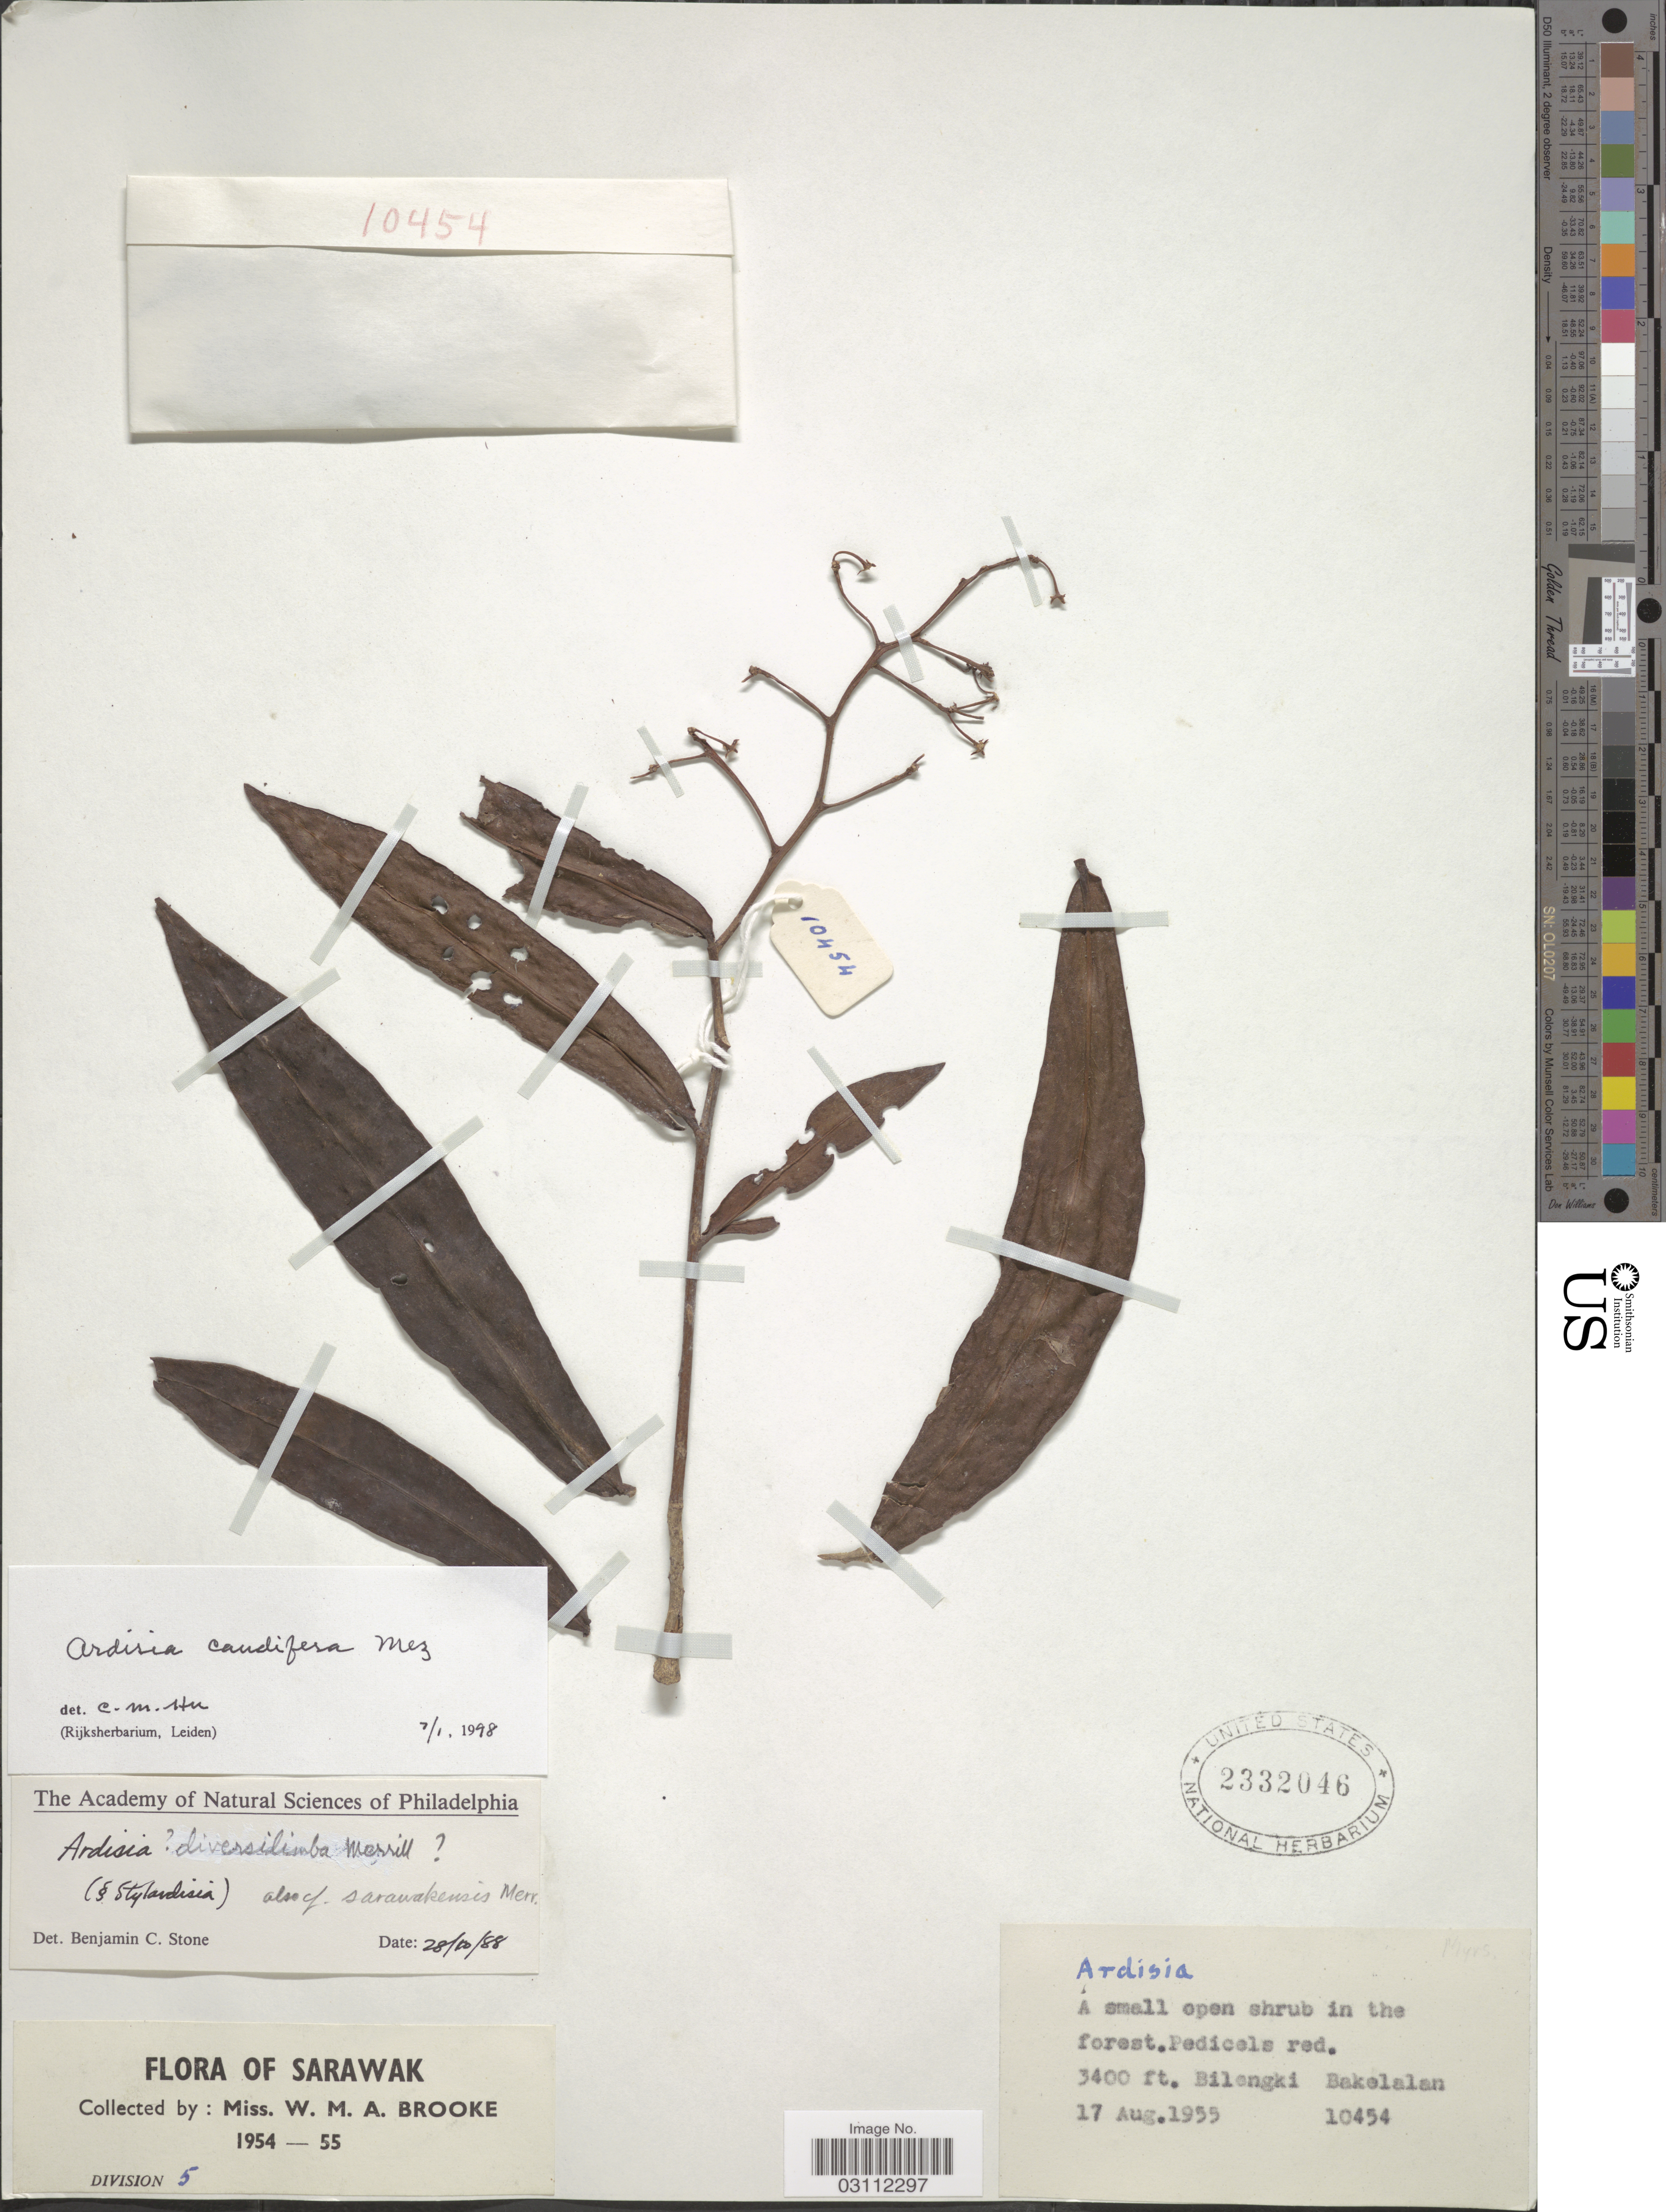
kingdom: Plantae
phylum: Tracheophyta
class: Magnoliopsida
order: Ericales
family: Primulaceae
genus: Ardisia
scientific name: Ardisia caudifera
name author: Mez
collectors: W. Brooke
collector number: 10454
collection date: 1955-08-17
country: Malaysia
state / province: Sarawak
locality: Bilengki Bakelalan.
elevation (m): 1036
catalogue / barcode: US 2332046